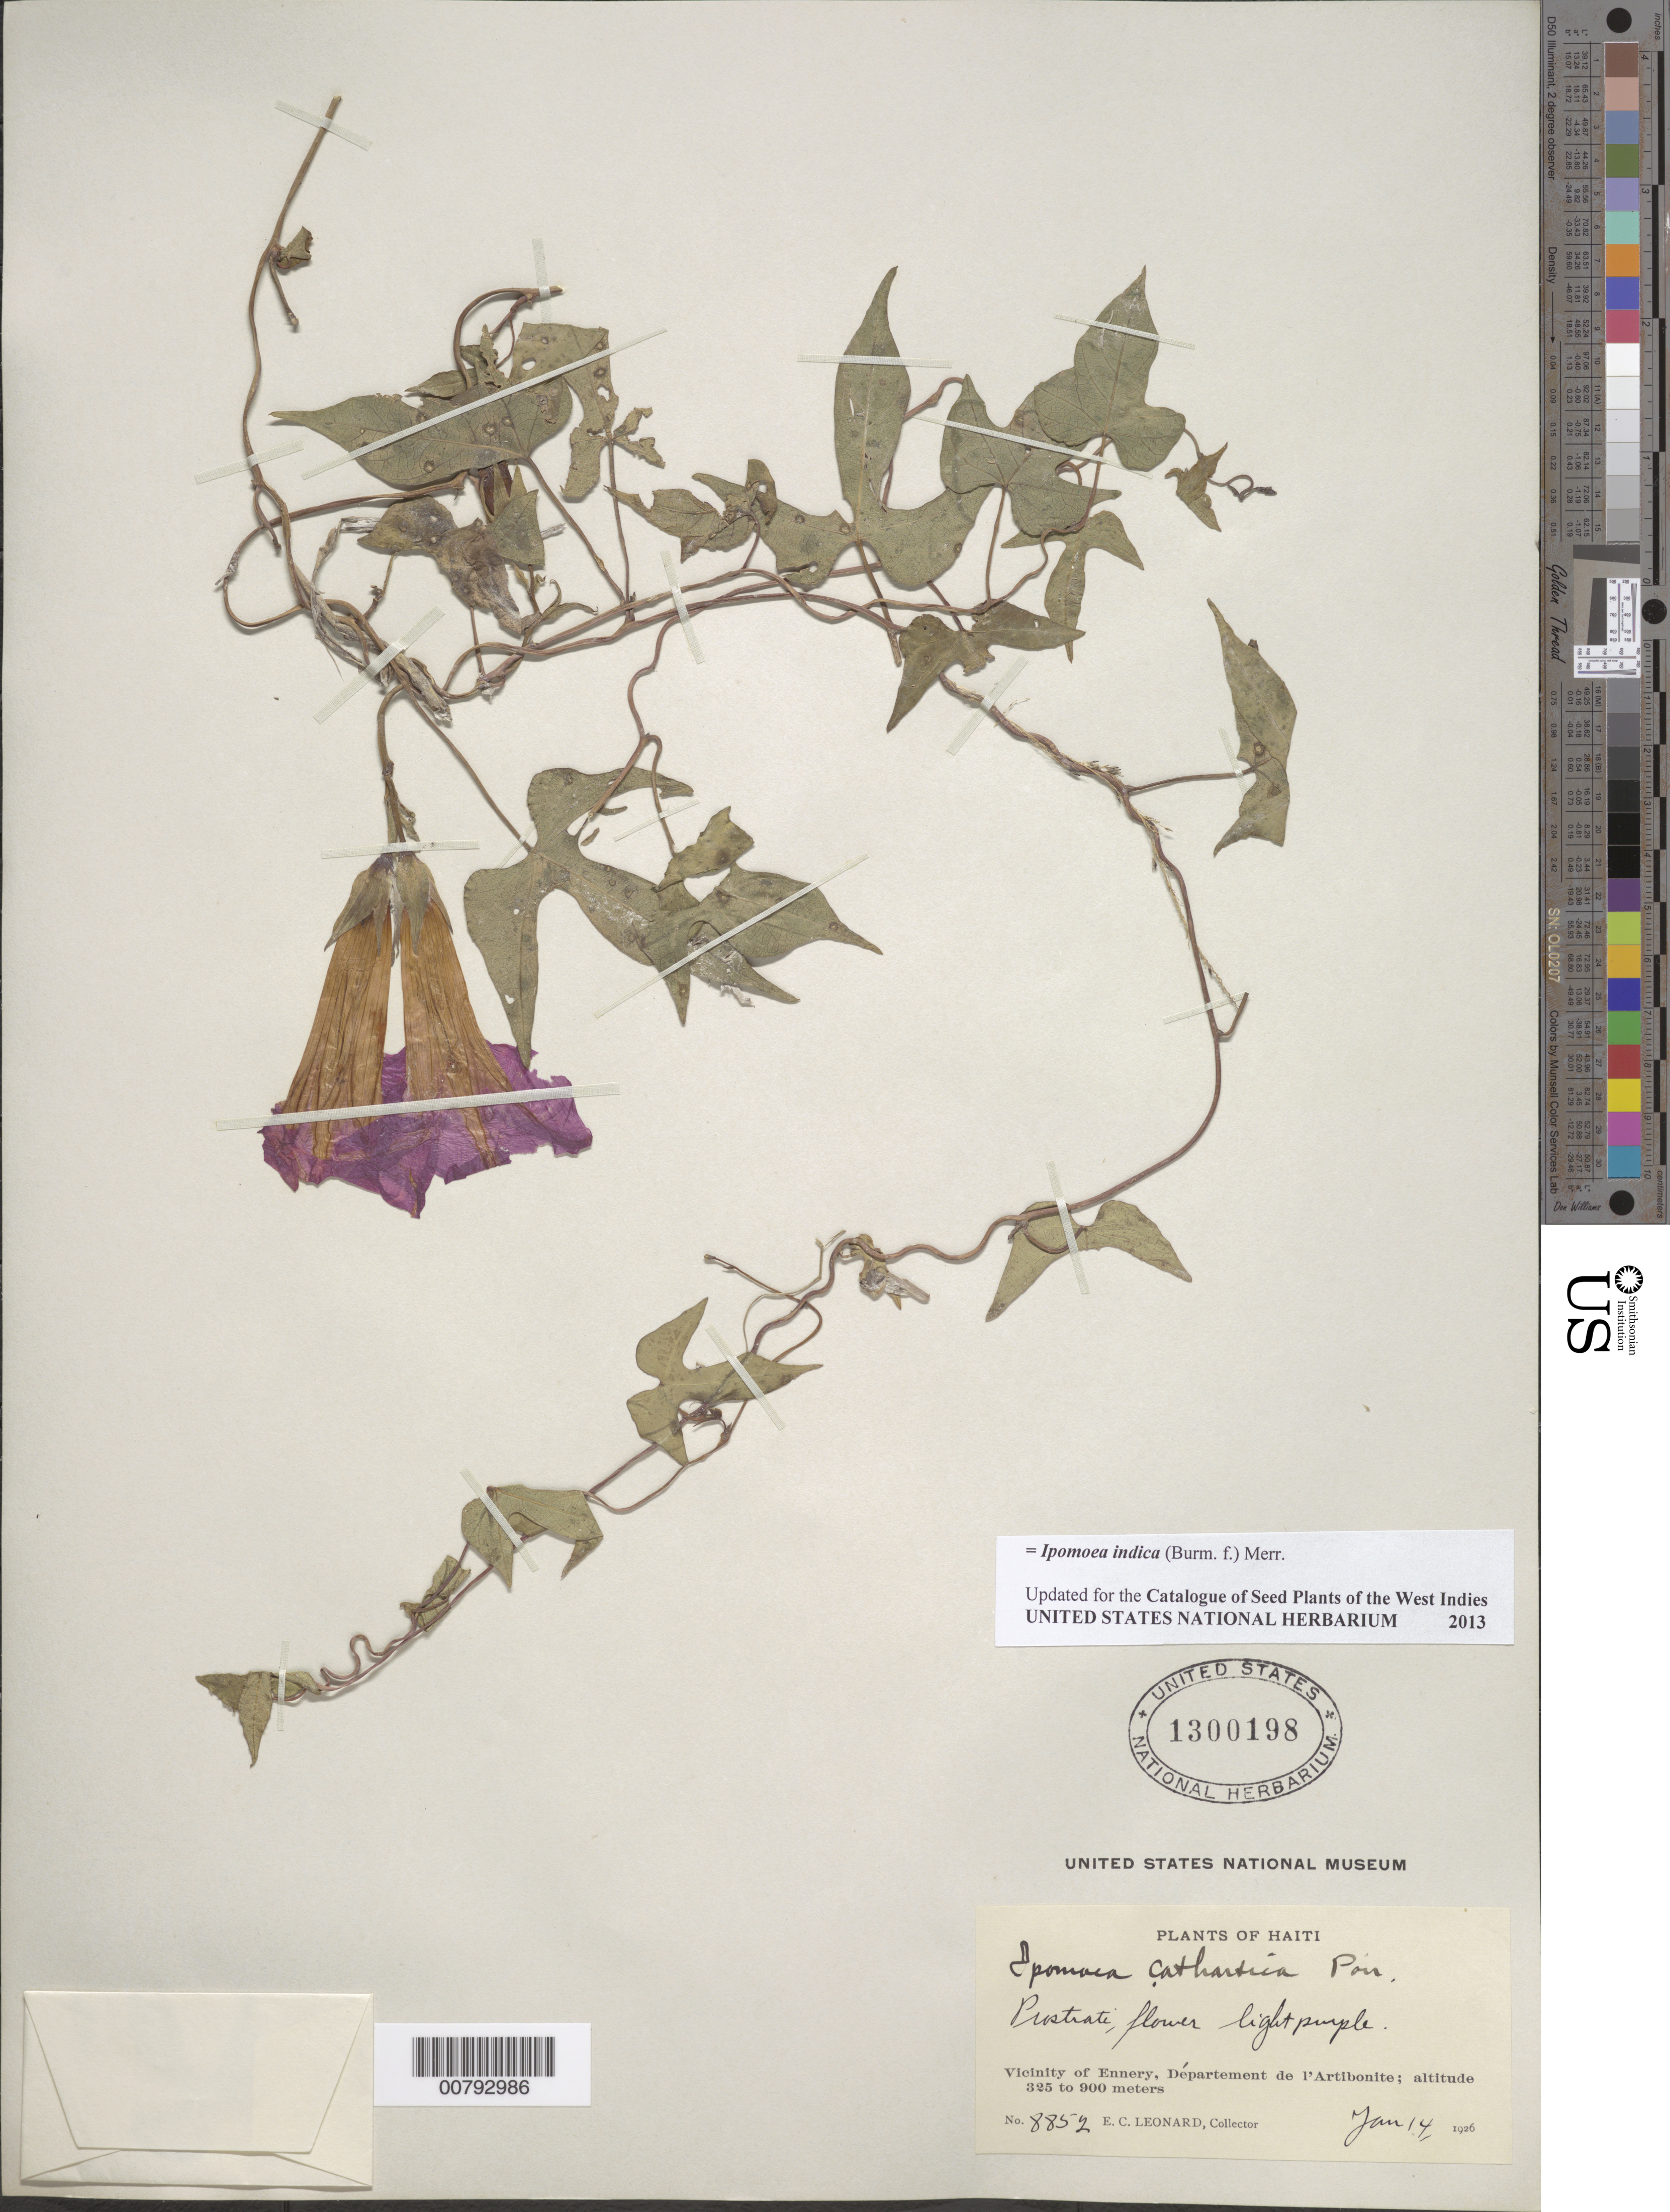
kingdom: Plantae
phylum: Tracheophyta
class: Magnoliopsida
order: Solanales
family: Convolvulaceae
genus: Ipomoea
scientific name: Ipomoea indica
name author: (Burm.) Merr.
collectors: E. C. Leonard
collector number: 8852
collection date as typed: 14 Jan 1926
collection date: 1926-01-14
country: Haiti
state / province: Artibonite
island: Hispaniola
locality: Vicinity of Ennery.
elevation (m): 325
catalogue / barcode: US 1300198